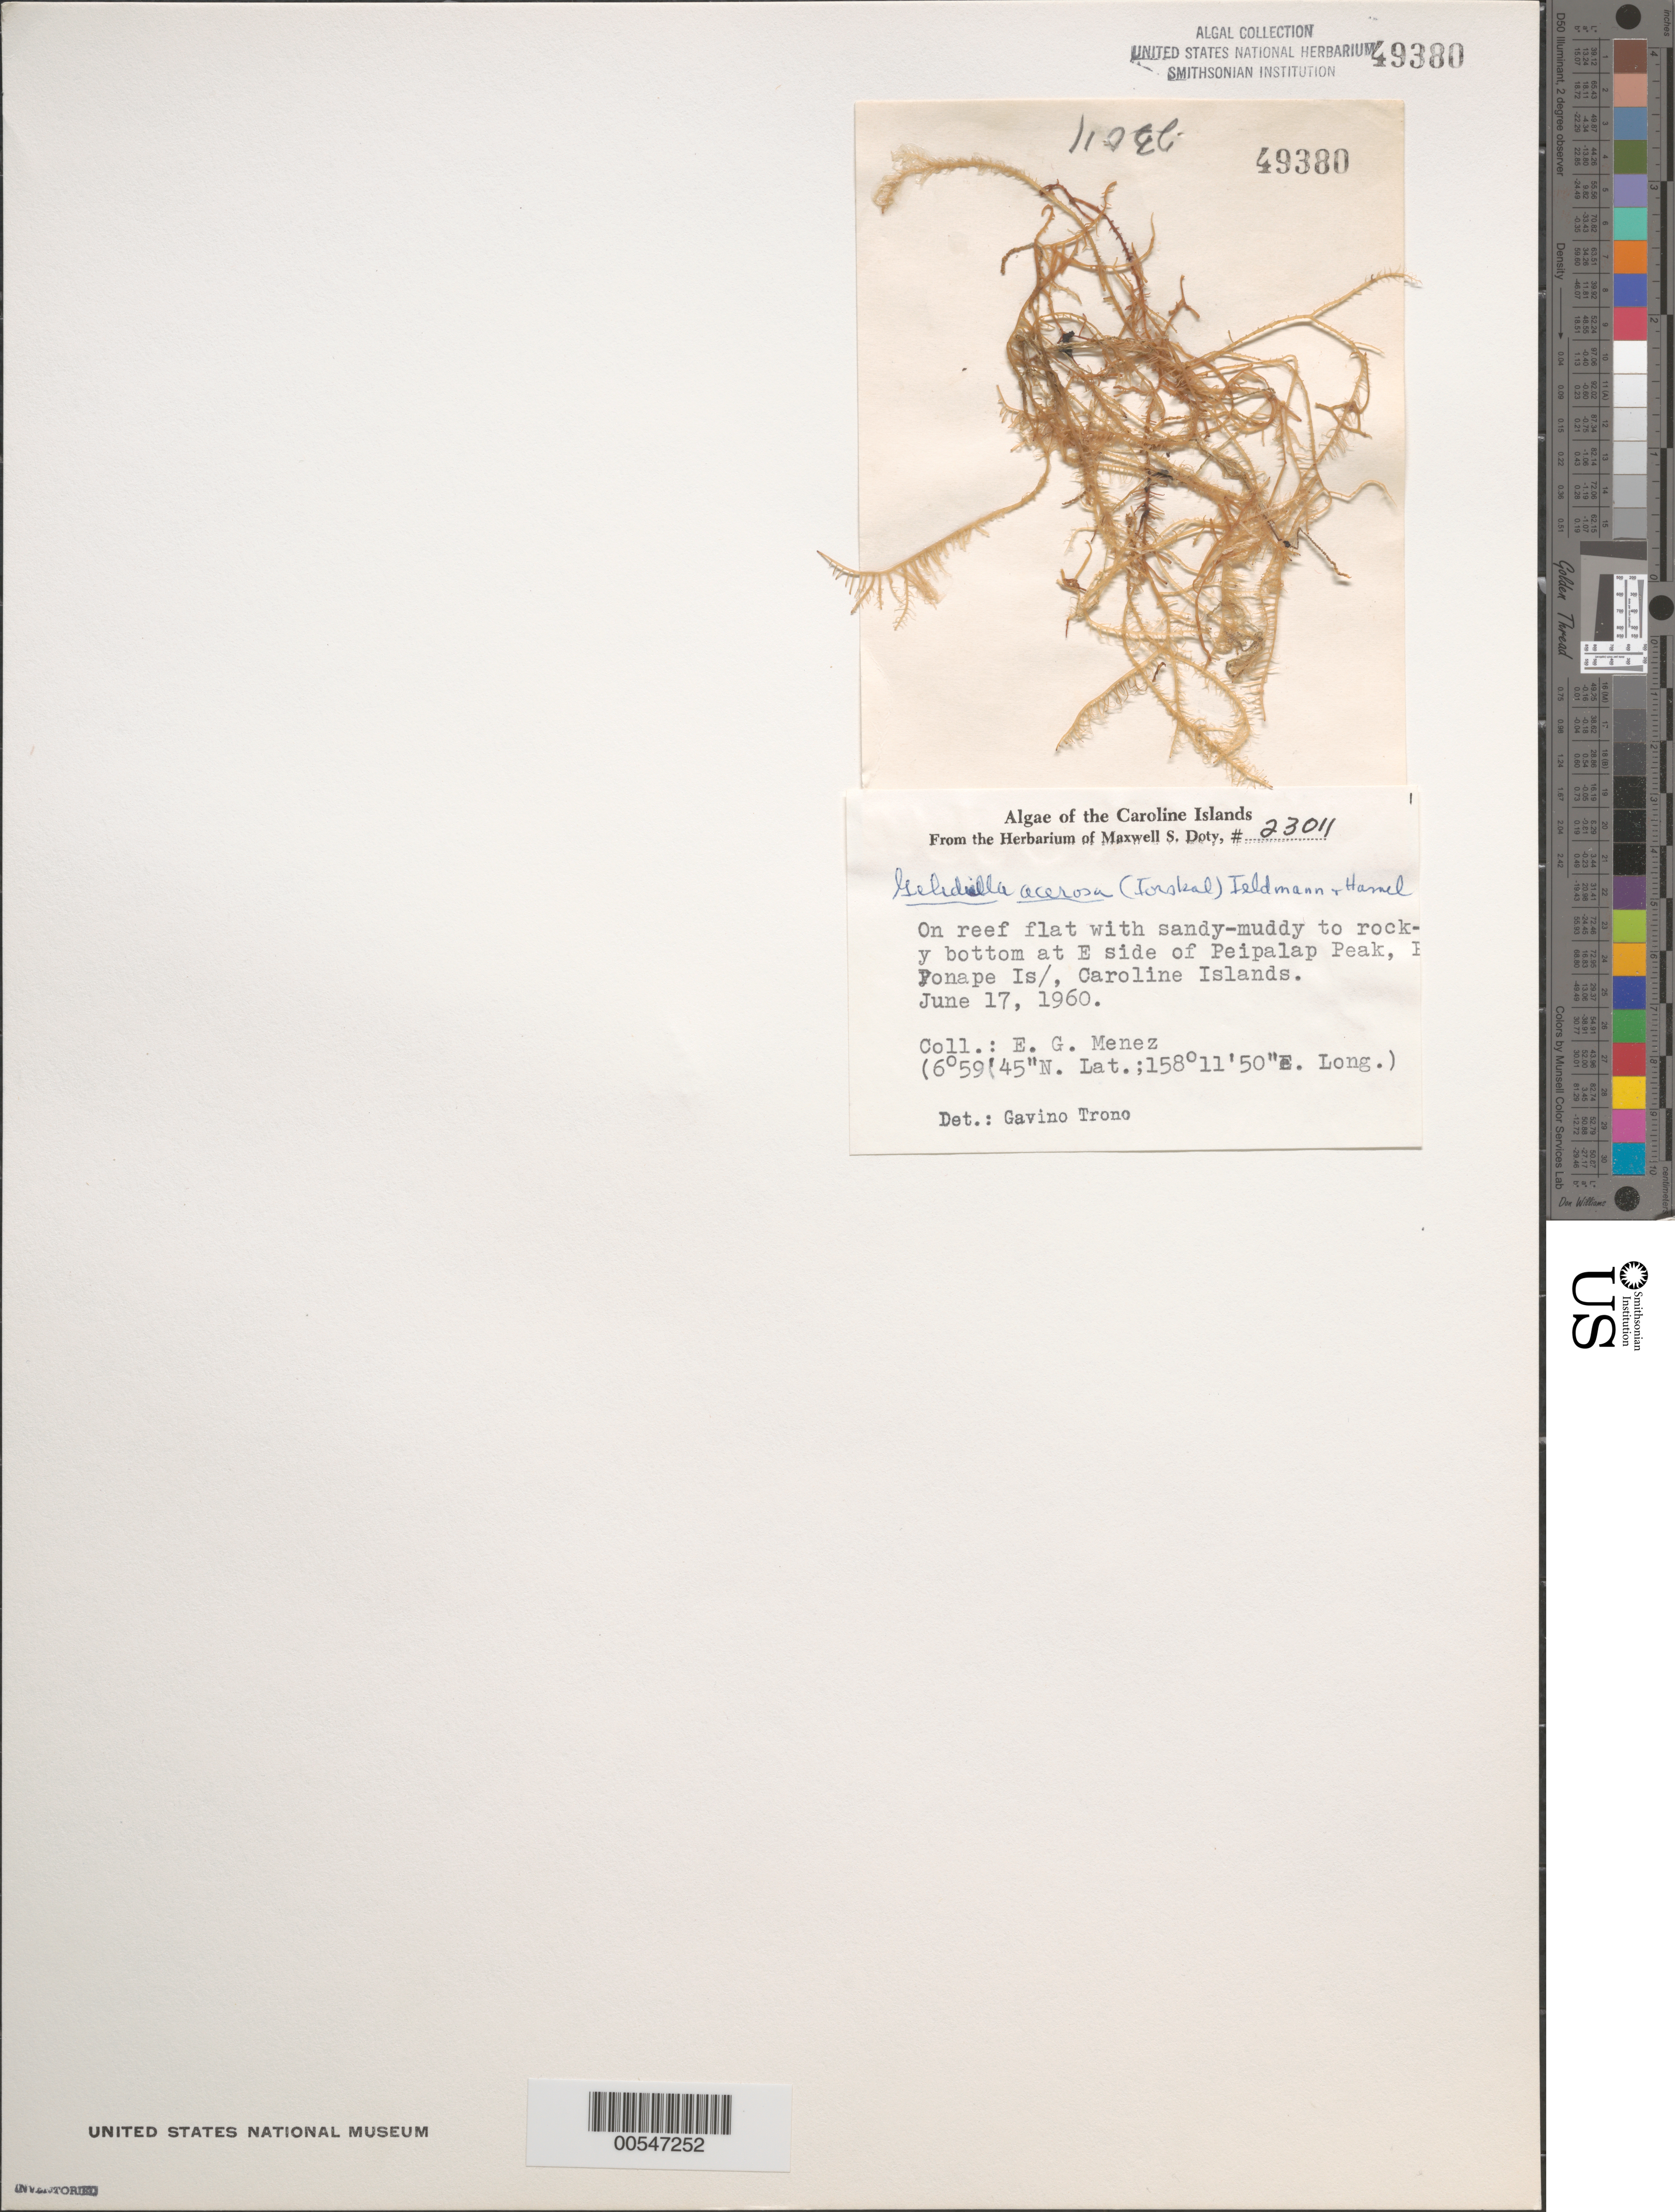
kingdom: Plantae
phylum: Rhodophyta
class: Florideophyceae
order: Gelidiales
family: Gelidiellaceae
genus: Gelidiella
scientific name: Gelidiella acerosa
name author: (Forssk.) Feldmann & G. Hamel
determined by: Trono, Gavino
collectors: Meñez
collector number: MSD 23011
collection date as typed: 17 Jun 1960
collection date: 1960-06-17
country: Micronesia, Federated States of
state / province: Pohnpei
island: Pohnpei [Ponape]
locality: Peipalap Peak, east side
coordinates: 6 59' 45" N, 158 11' 50" E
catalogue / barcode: US 49380